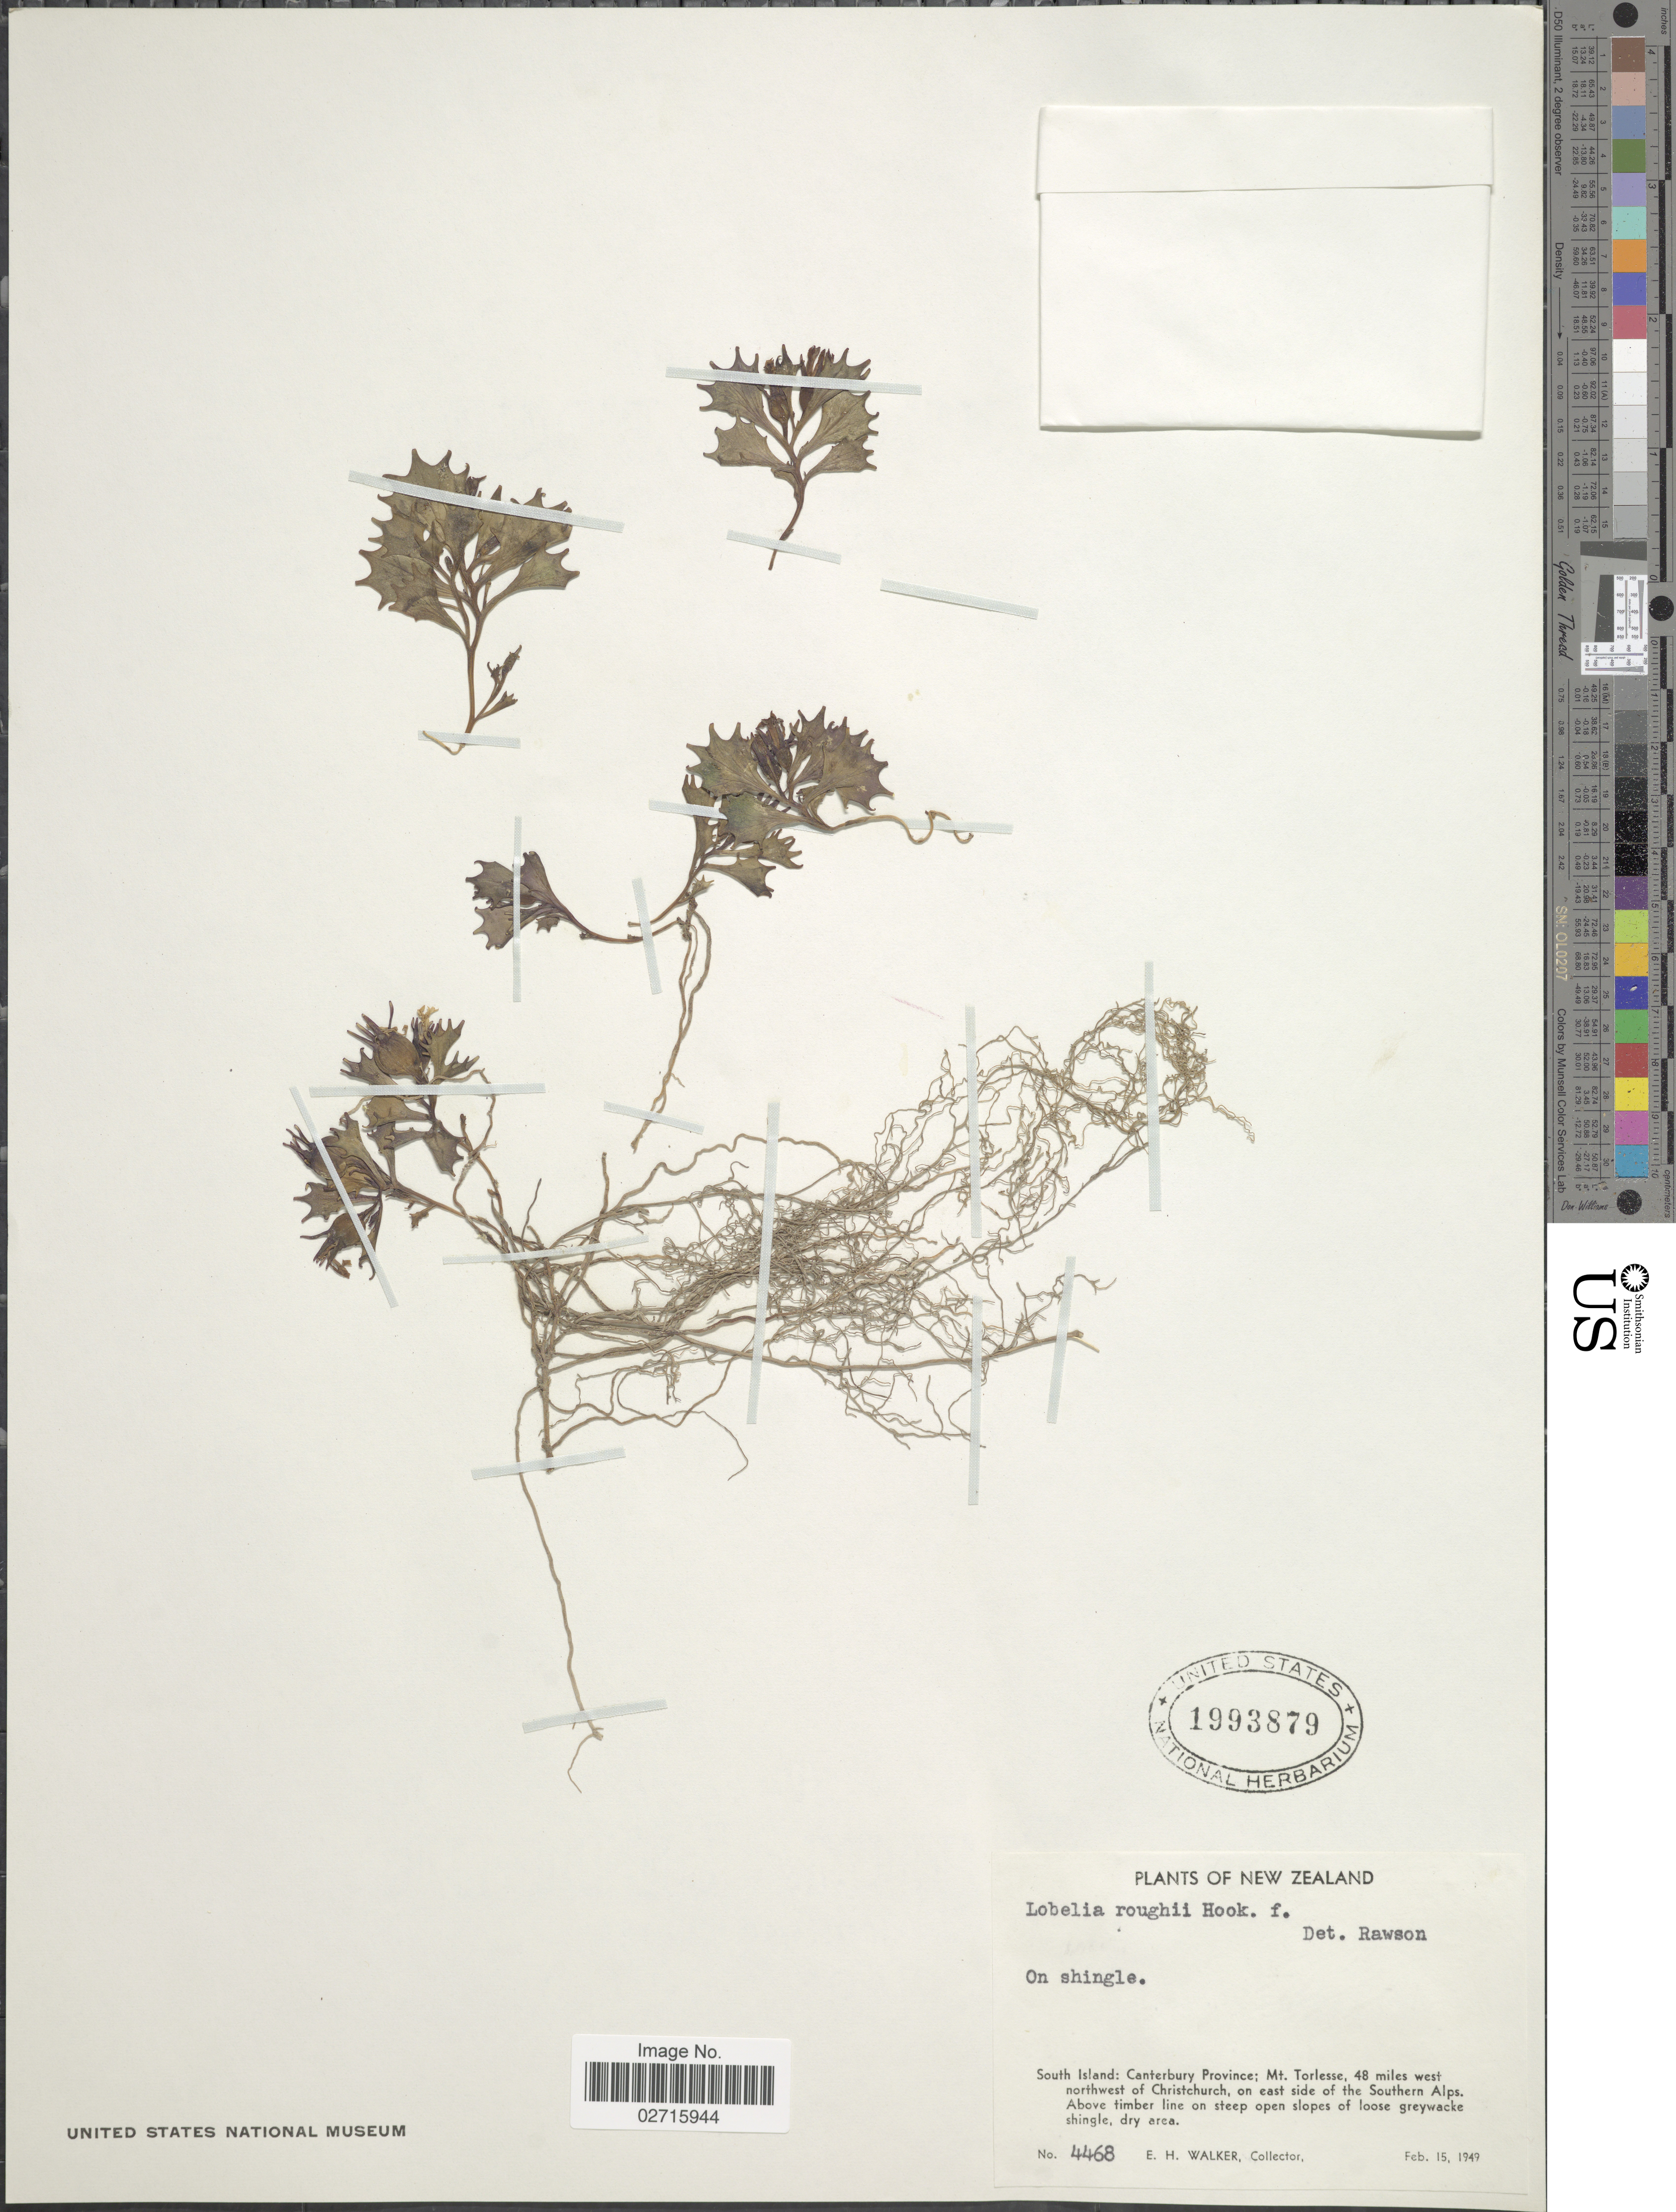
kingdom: Plantae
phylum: Tracheophyta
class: Magnoliopsida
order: Asterales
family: Campanulaceae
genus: Lobelia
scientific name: Lobelia roughii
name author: Hook. f.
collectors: E. H. Walker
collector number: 4468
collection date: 1949-02-15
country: New Zealand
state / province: Canterbury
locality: On shingle, South Island: Mt. Torlesse, 48 miles west northwest of Christchurch, on east side of the Southern Alps, above timber line on steep open slopes of loose greywacke shingle.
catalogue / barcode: US 1993879